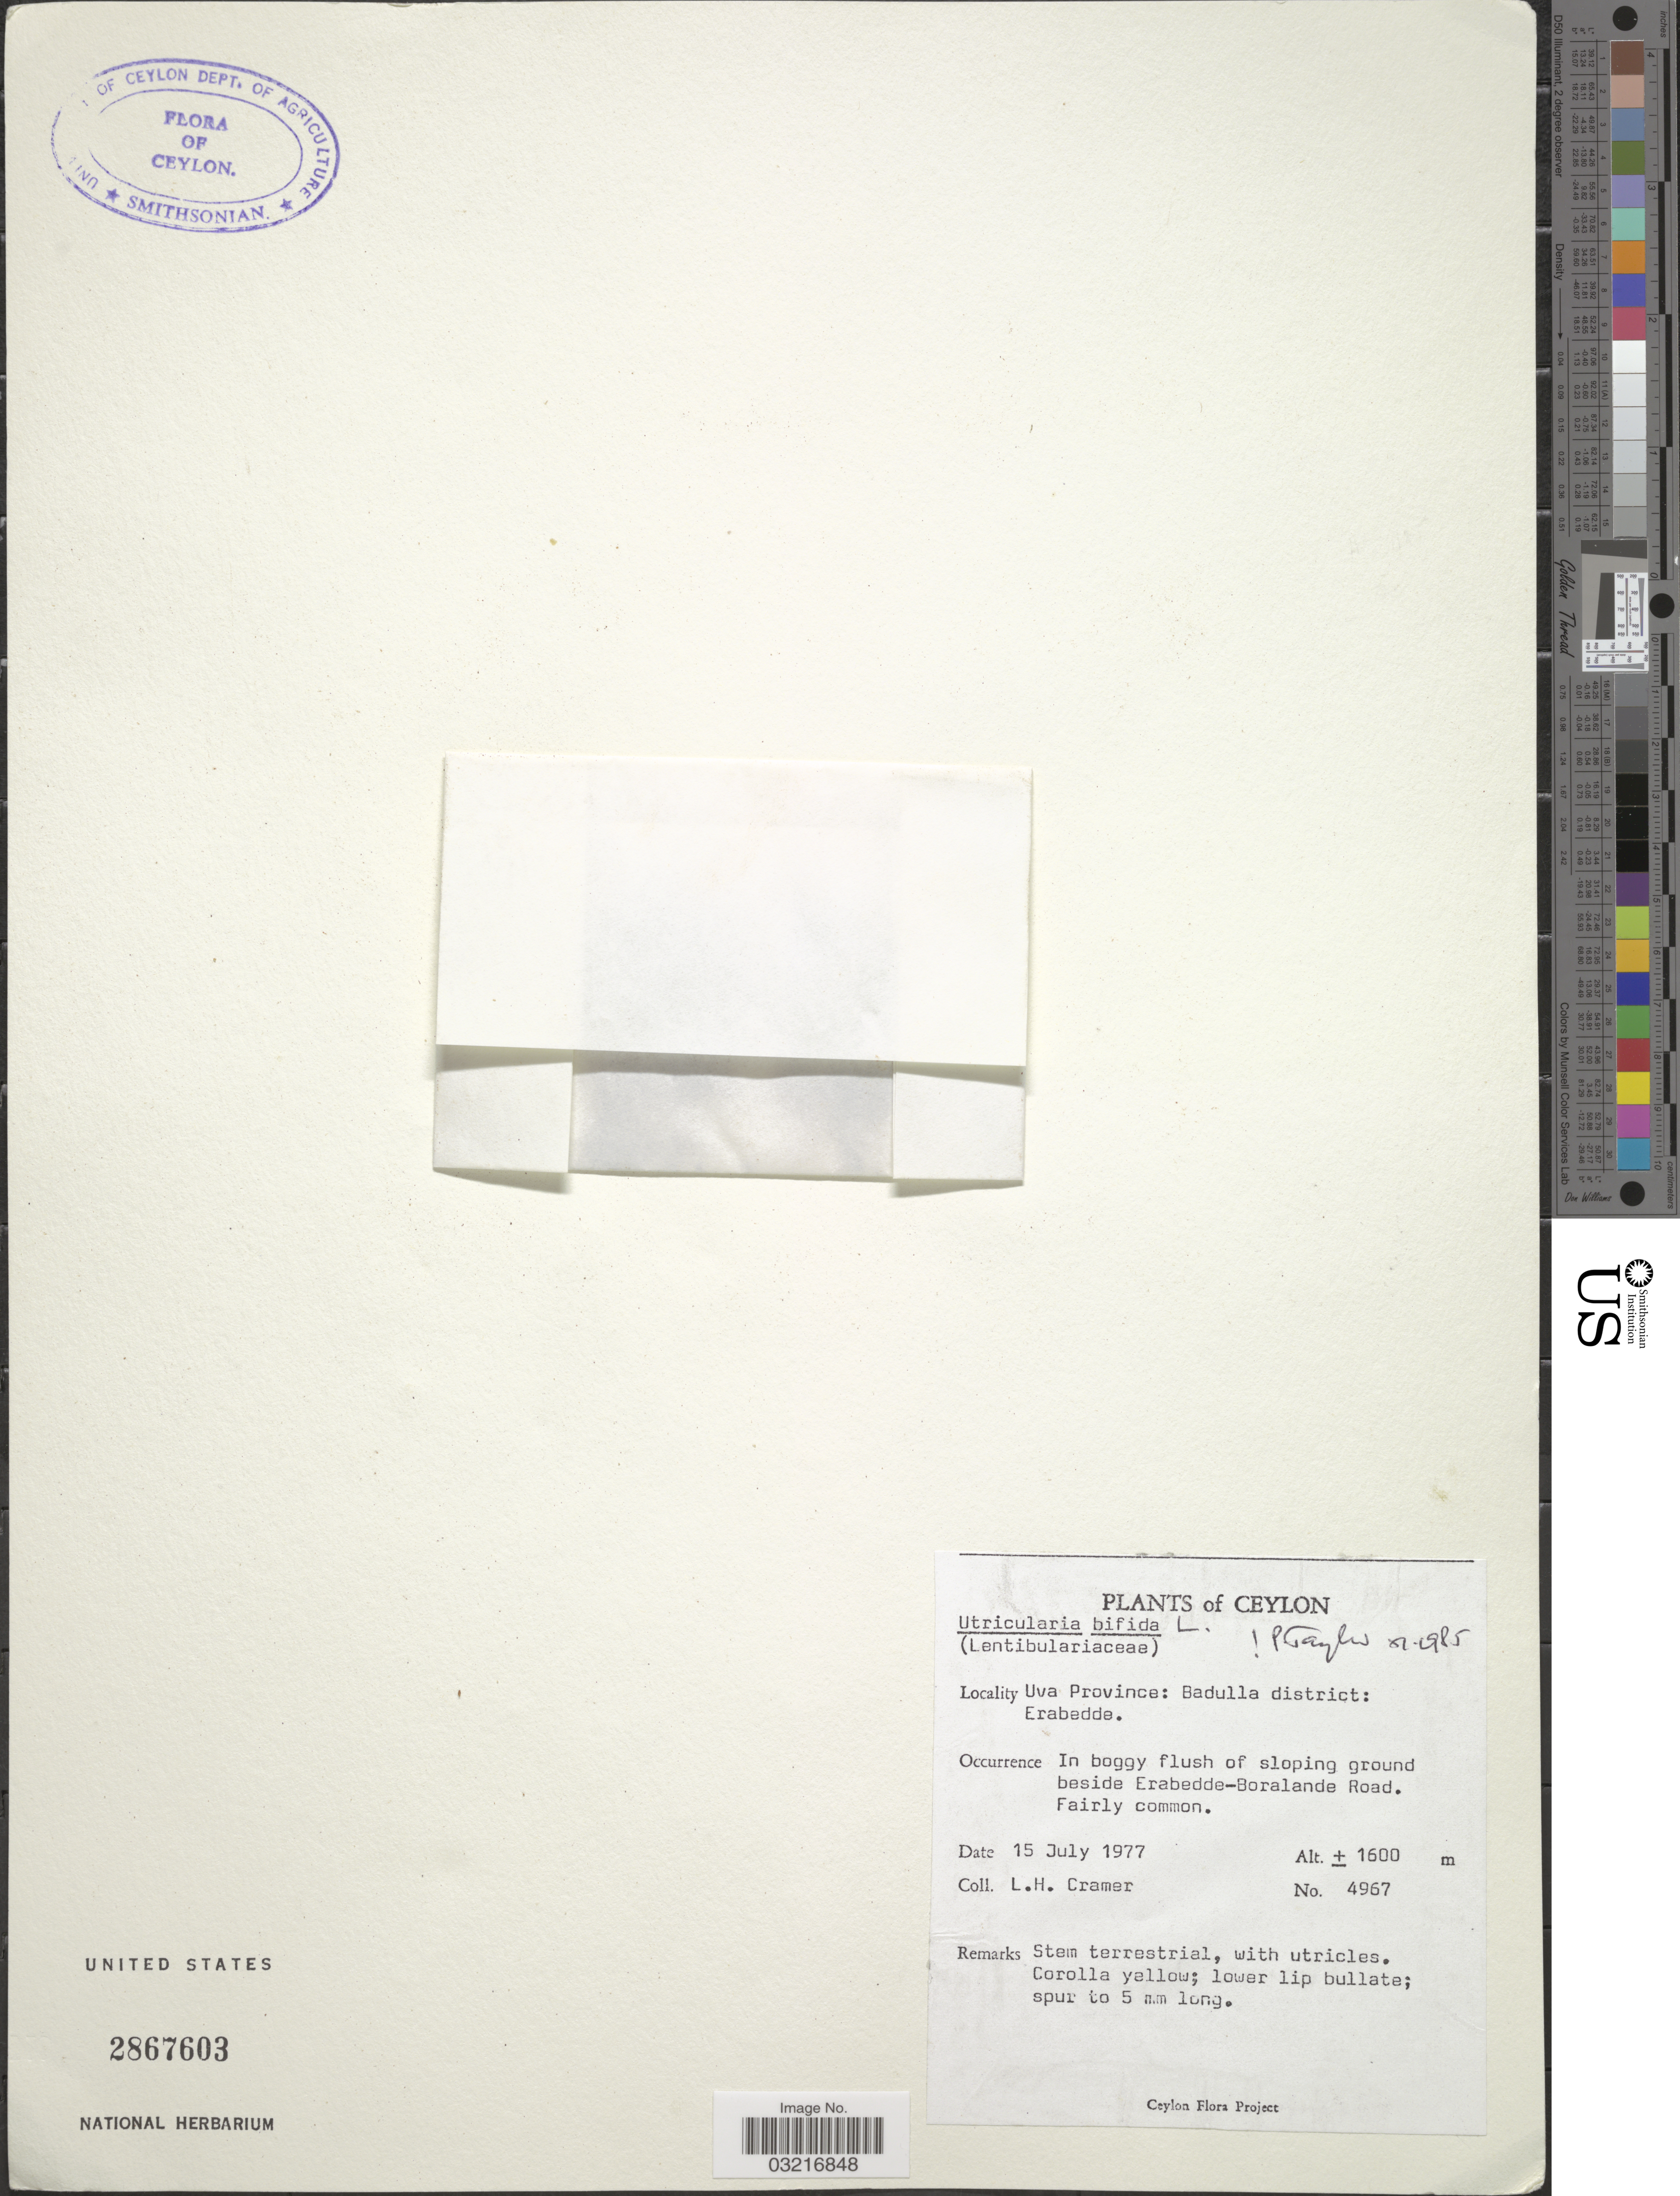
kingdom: Plantae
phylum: Tracheophyta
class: Magnoliopsida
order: Lamiales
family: Lentibulariaceae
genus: Utricularia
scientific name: Utricularia bifida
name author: L.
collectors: L. H. Cramer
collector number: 4967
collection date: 1977-07-15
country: Sri Lanka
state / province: Uva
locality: Ceylon. Badulla district: Erabedde, In boggy flush of sloping ground beside Erabedde-Boralande Road.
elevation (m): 1600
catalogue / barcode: US 2867603